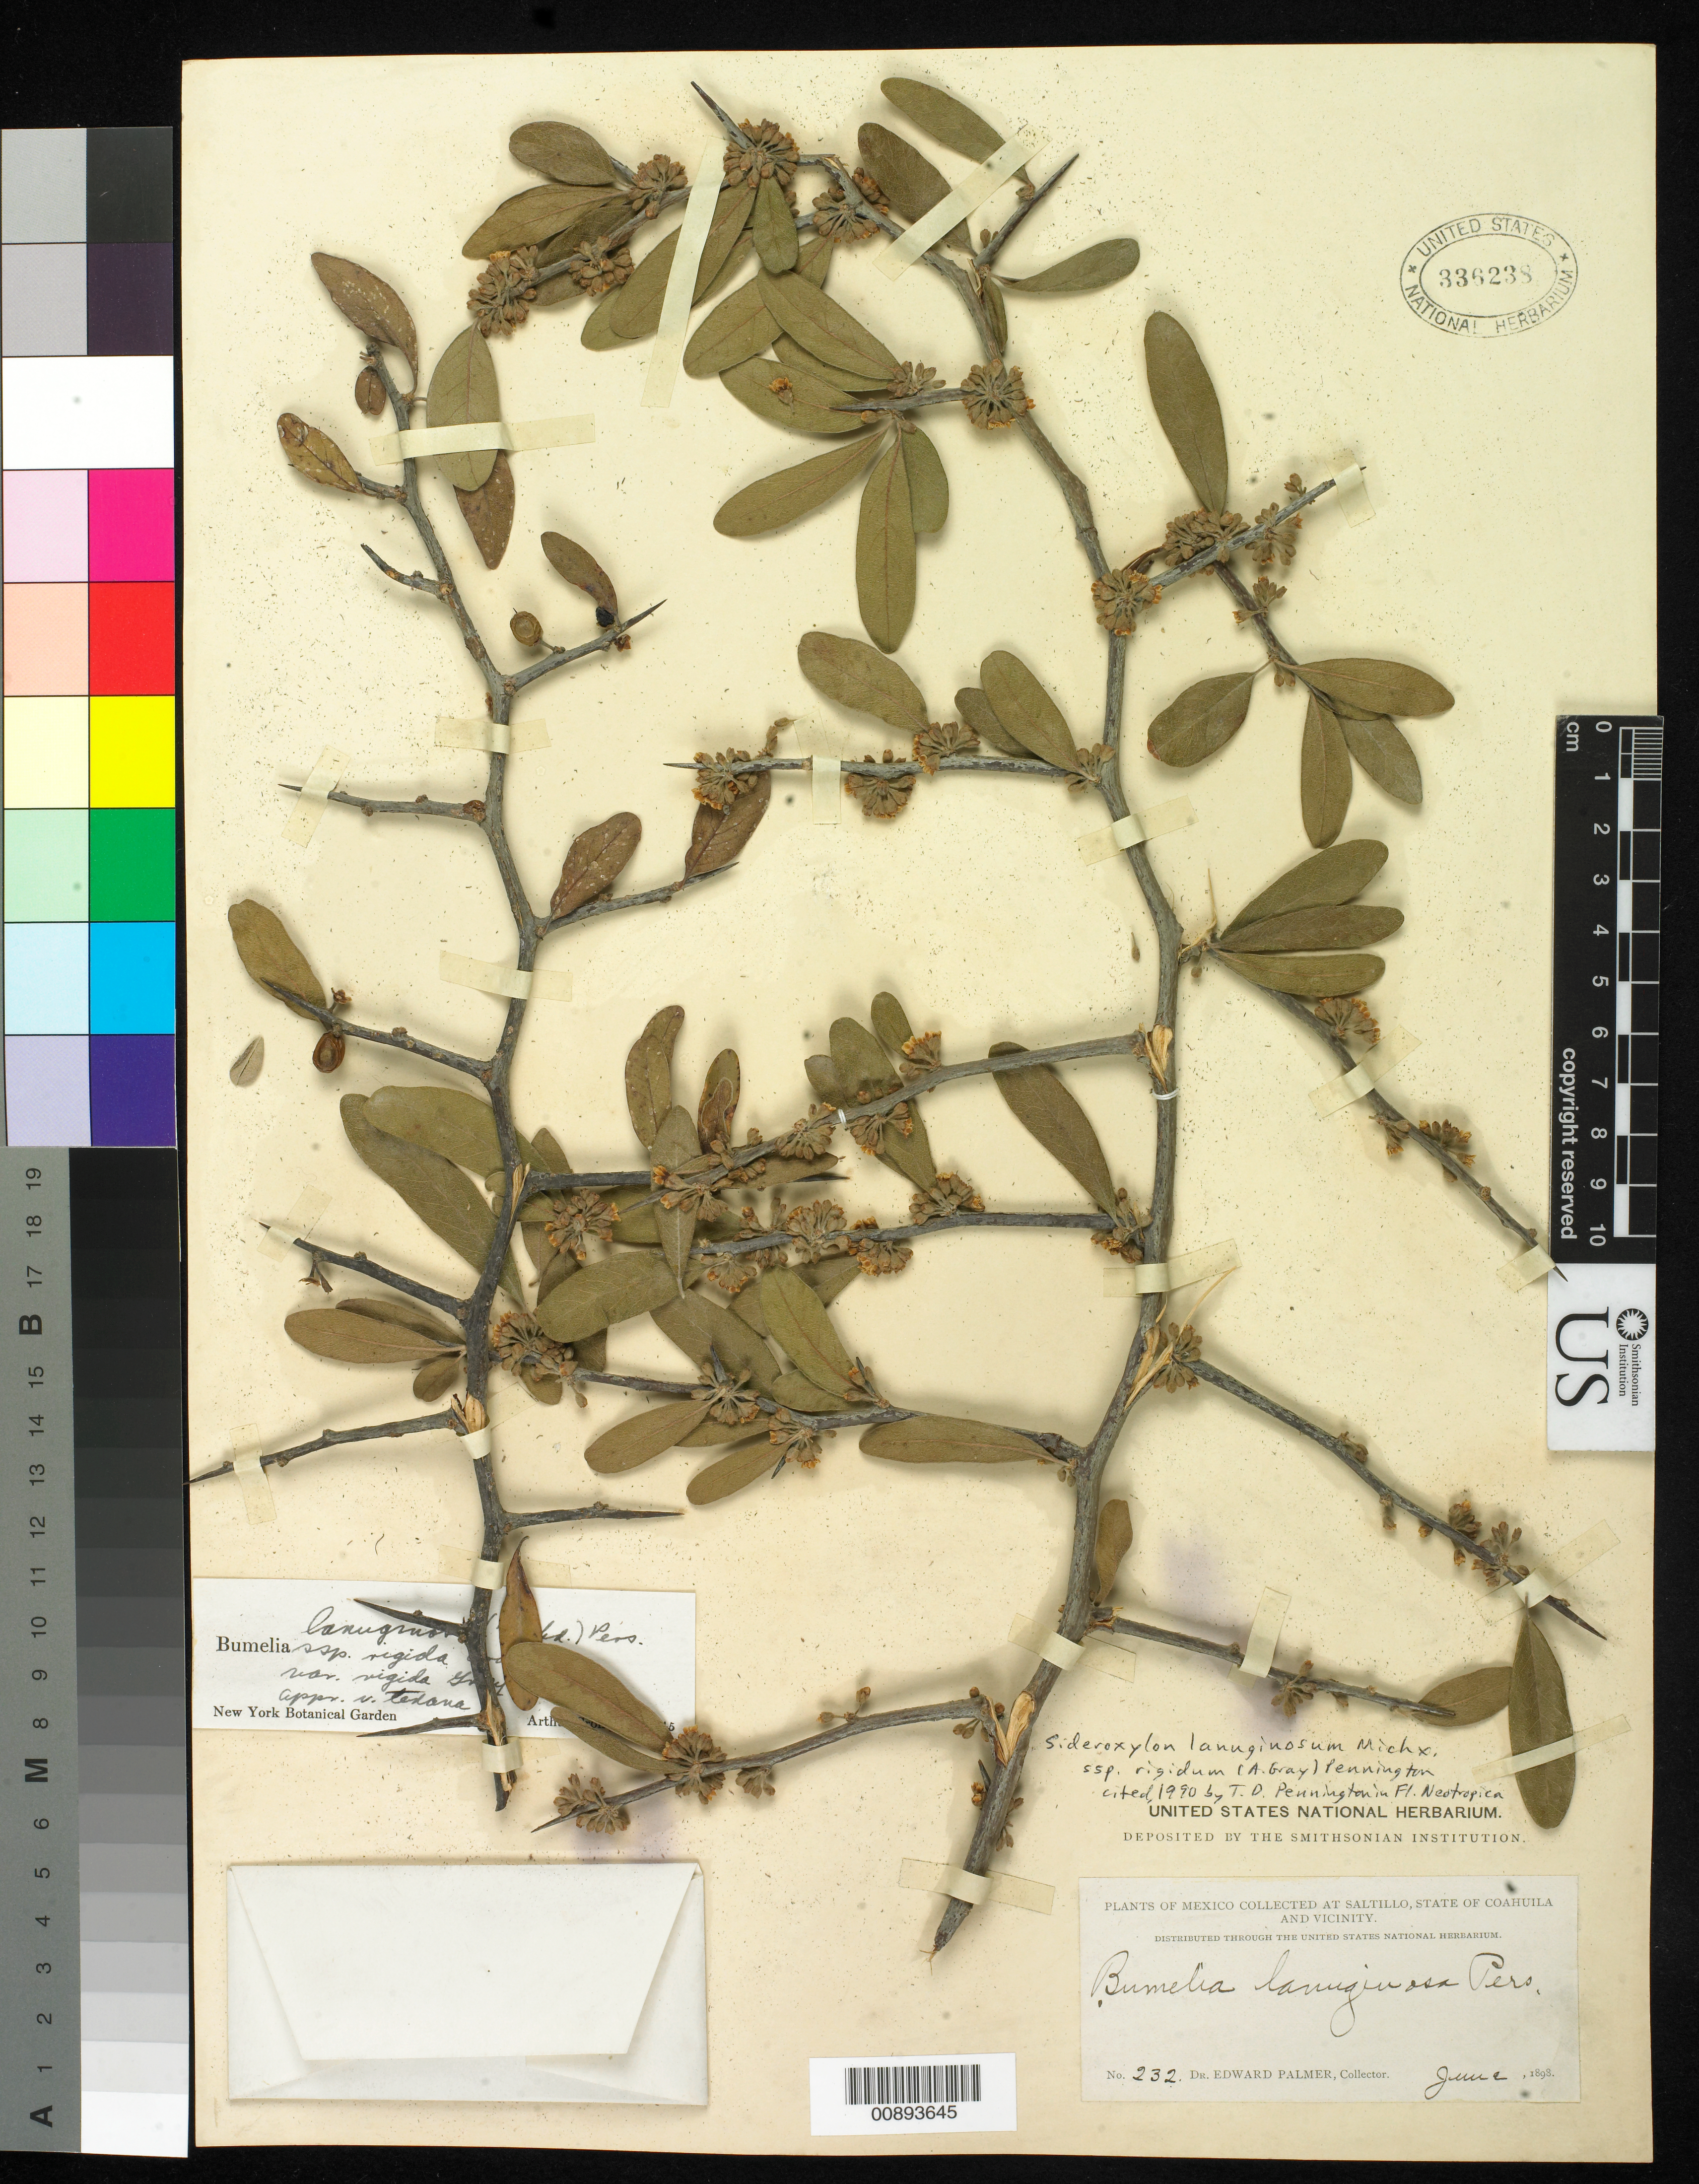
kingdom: Plantae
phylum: Tracheophyta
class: Magnoliopsida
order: Ericales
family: Sapotaceae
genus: Sideroxylon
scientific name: Sideroxylon lanuginosum subsp. rigidum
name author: (A. Gray) T.D. Penn.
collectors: E. Palmer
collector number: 232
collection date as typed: Jun 1898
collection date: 1898-06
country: Mexico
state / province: Coahuila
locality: Saltillo, Coahuila and vicinity.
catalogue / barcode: US 336238